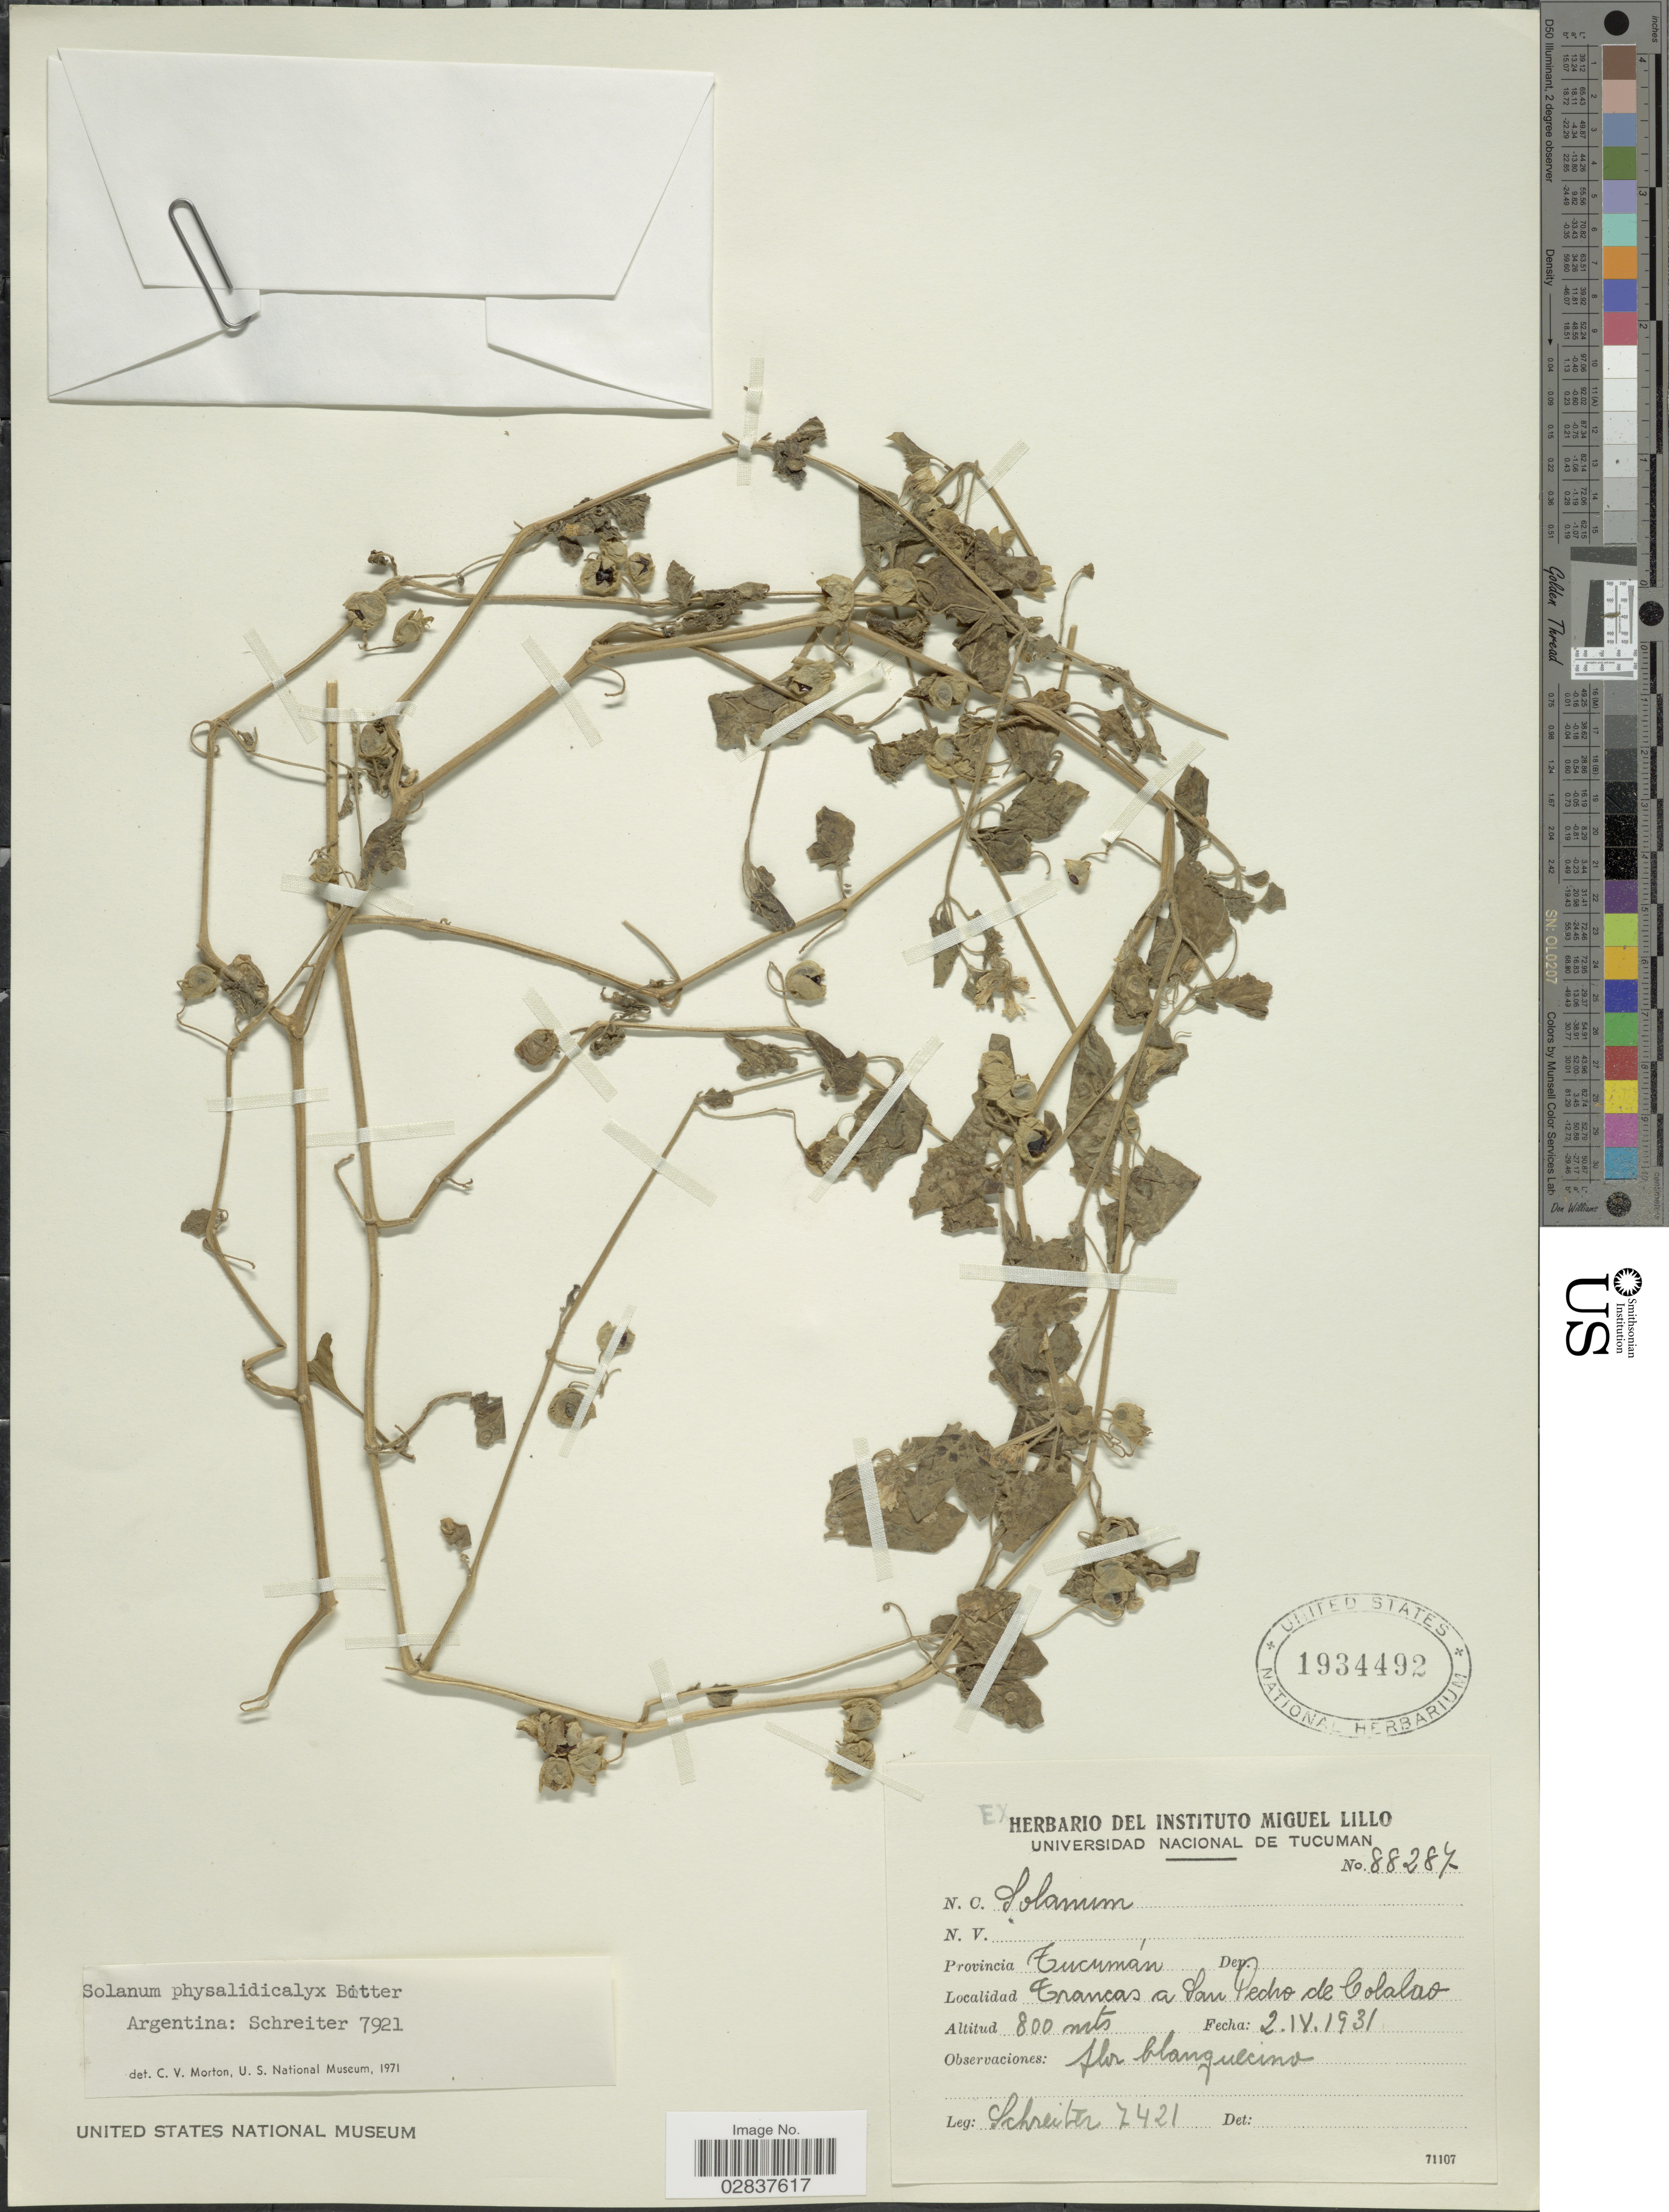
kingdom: Plantae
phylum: Tracheophyta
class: Magnoliopsida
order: Solanales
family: Solanaceae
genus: Solanum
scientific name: Solanum physalifolium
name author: Rusby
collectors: -. Schreiter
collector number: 7421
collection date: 1931-04-02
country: Argentina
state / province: Tucuman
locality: Trancas a San Pedro de Colalao.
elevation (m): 800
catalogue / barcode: US 1934492